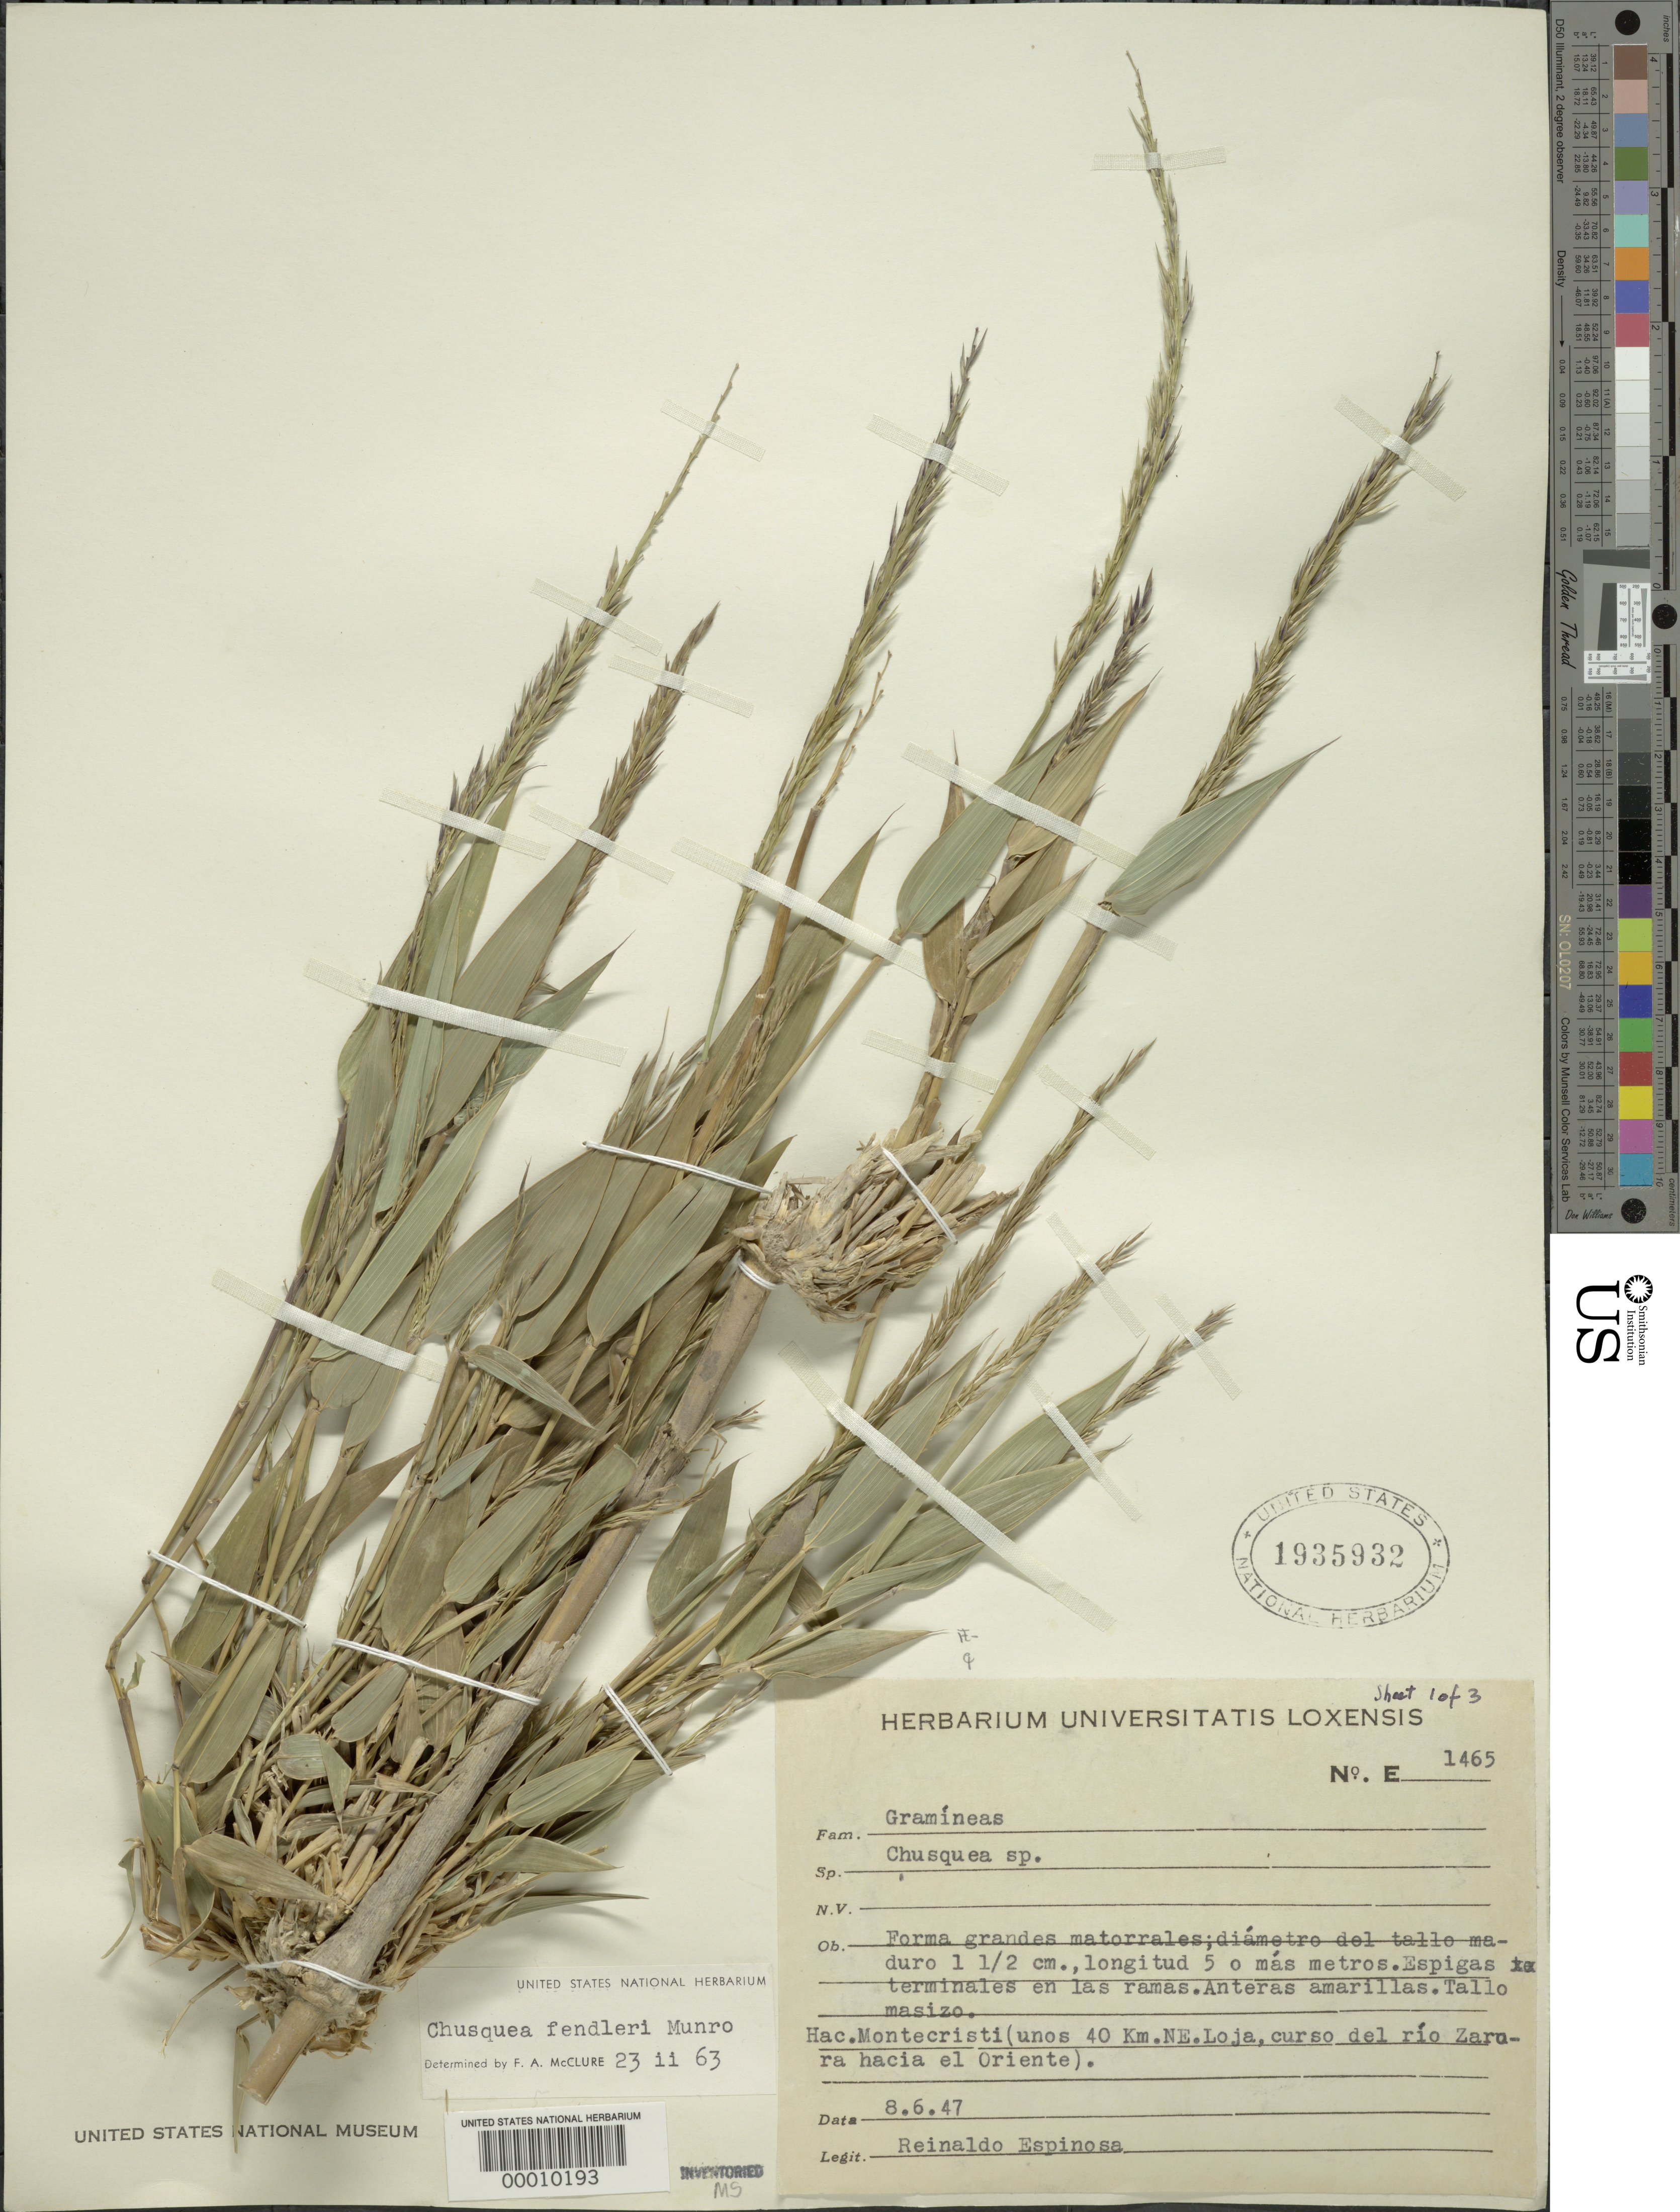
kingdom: Plantae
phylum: Tracheophyta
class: Liliopsida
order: Poales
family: Poaceae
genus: Chusquea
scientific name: Chusquea fendleri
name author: Munro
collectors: R. Espinosa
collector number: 1465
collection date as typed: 08 Jun 1947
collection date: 1947-06-08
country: Ecuador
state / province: Zamora-Chinchipe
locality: Hac. Montecristi, Loja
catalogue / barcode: US 1935932